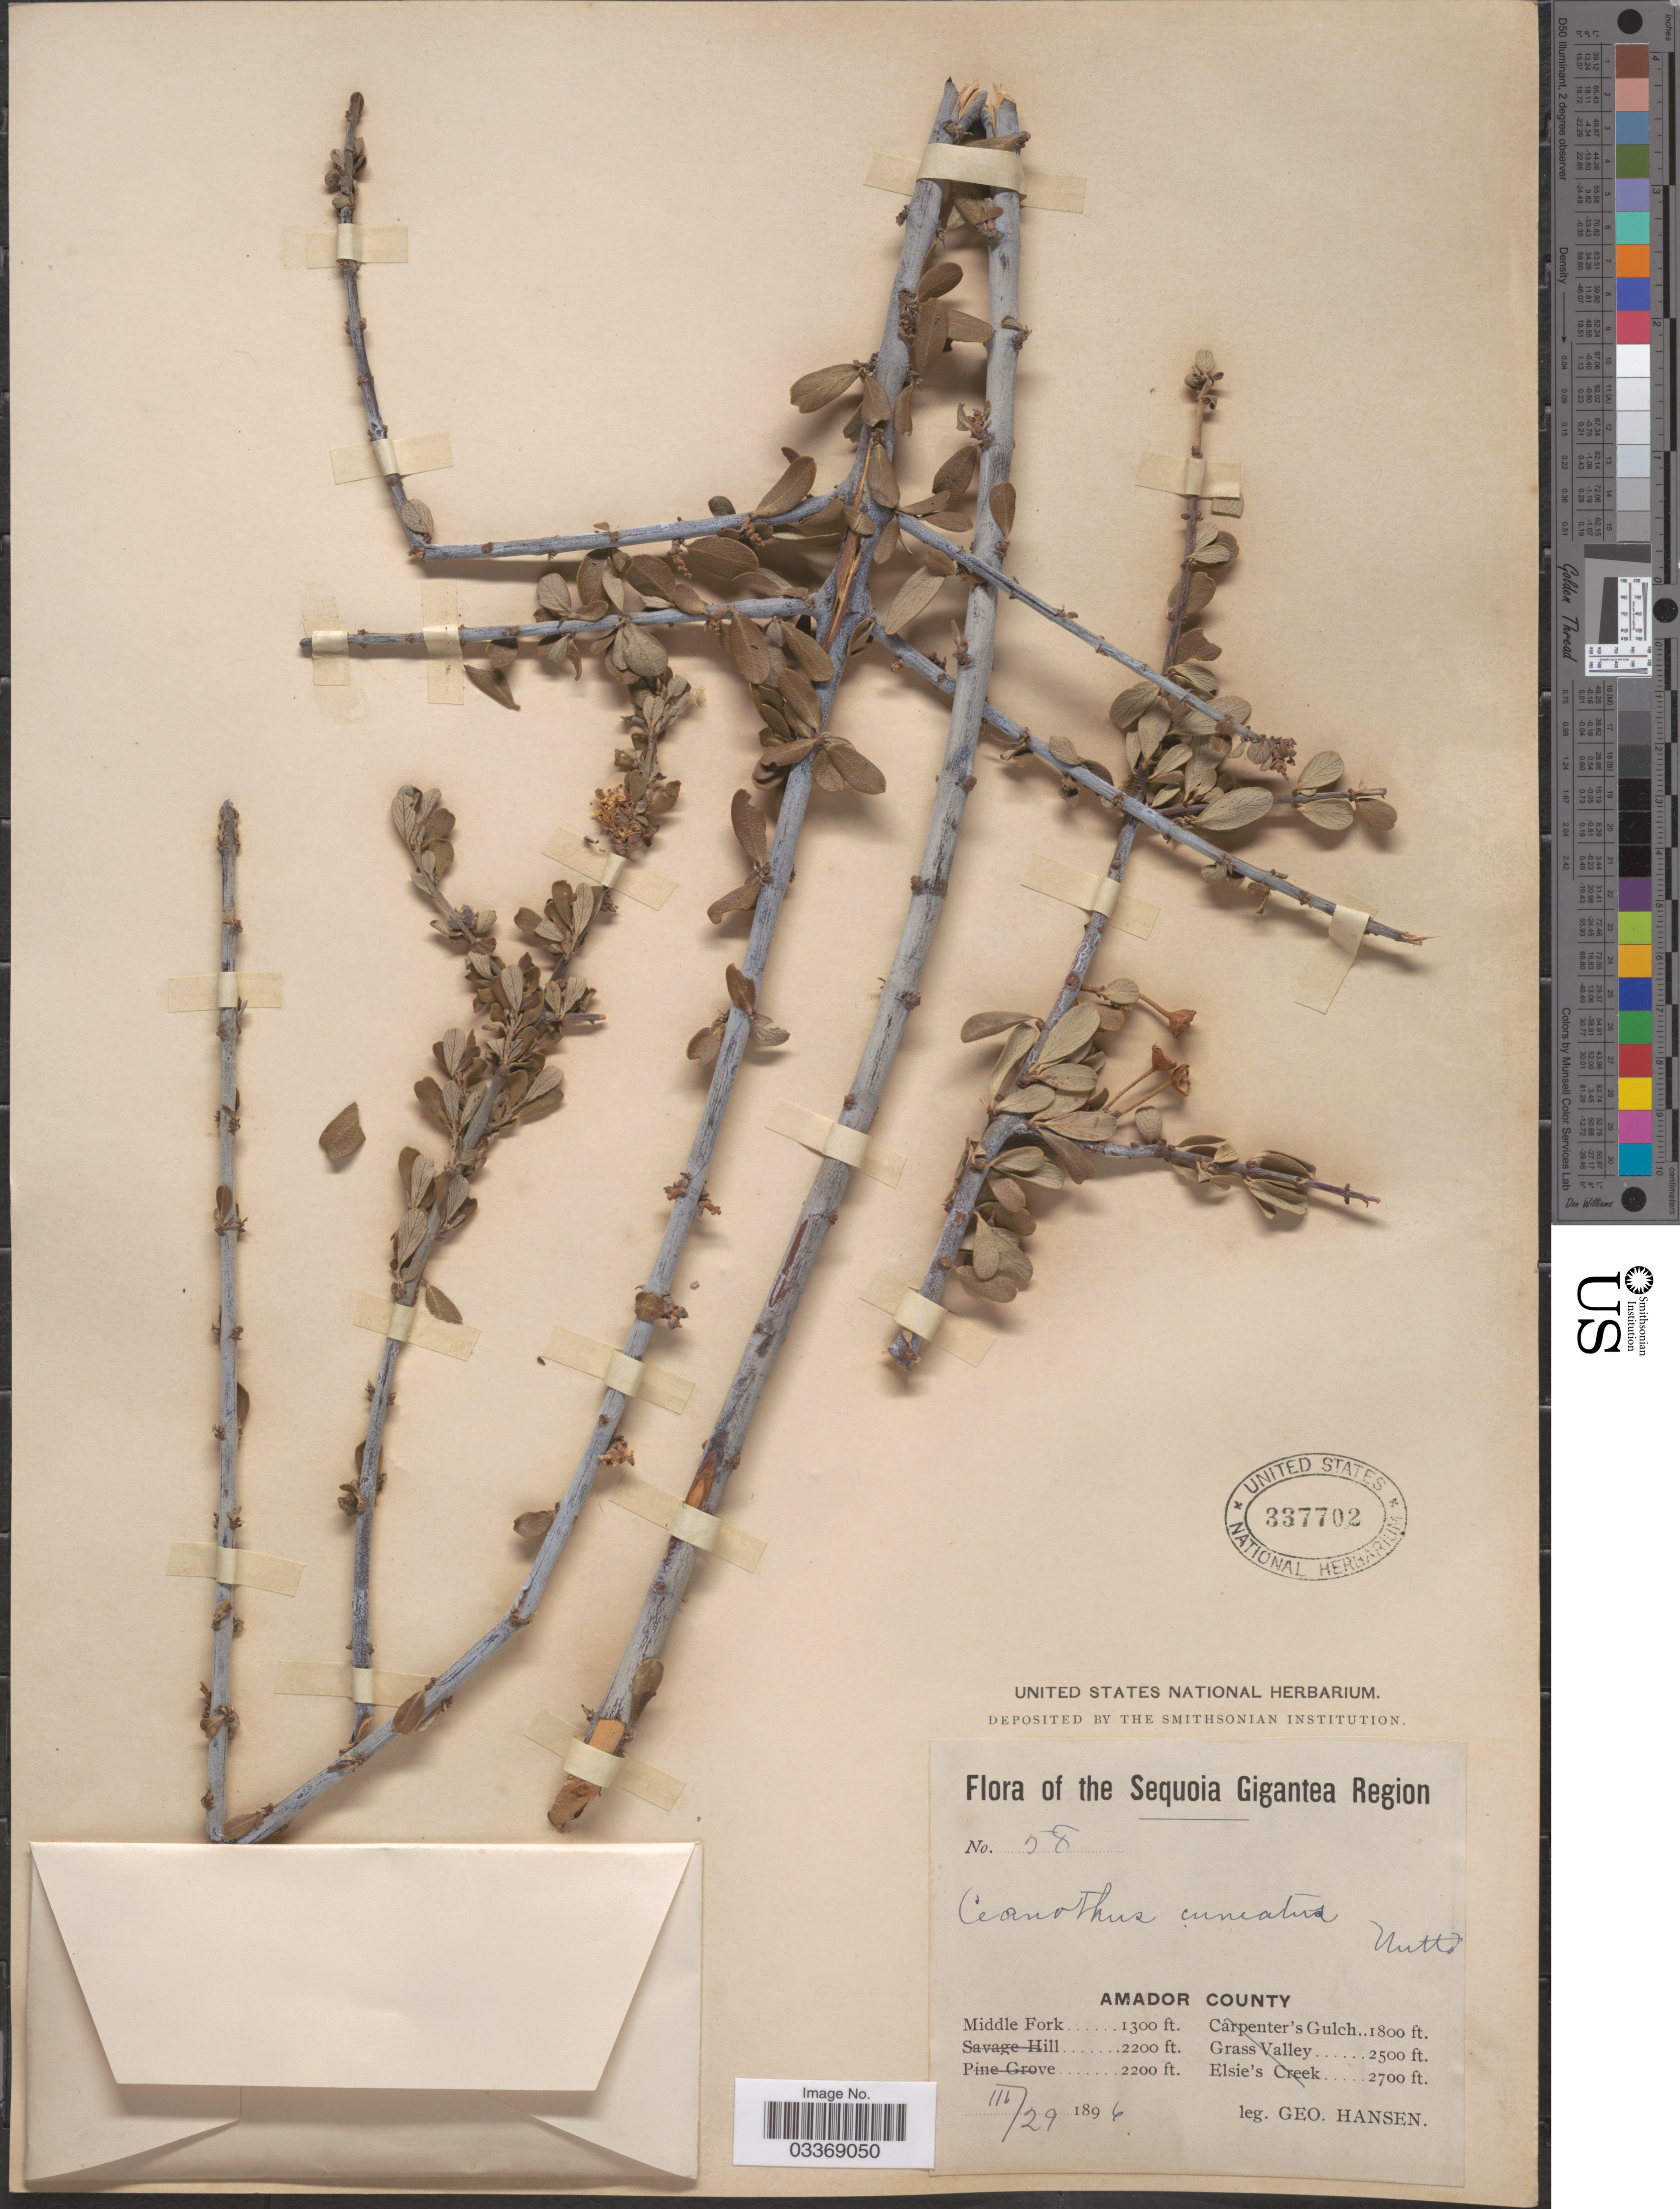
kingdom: Plantae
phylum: Tracheophyta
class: Magnoliopsida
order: Rosales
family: Rhamnaceae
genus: Ceanothus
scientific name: Ceanothus cuneatus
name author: (Hook.) Nutt.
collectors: G. Hansen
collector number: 58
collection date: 1896-03-29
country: United States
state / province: California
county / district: Amador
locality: Sequoia Gigantea. Region. Amador County. Middle Fork.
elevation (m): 396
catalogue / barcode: US 337702